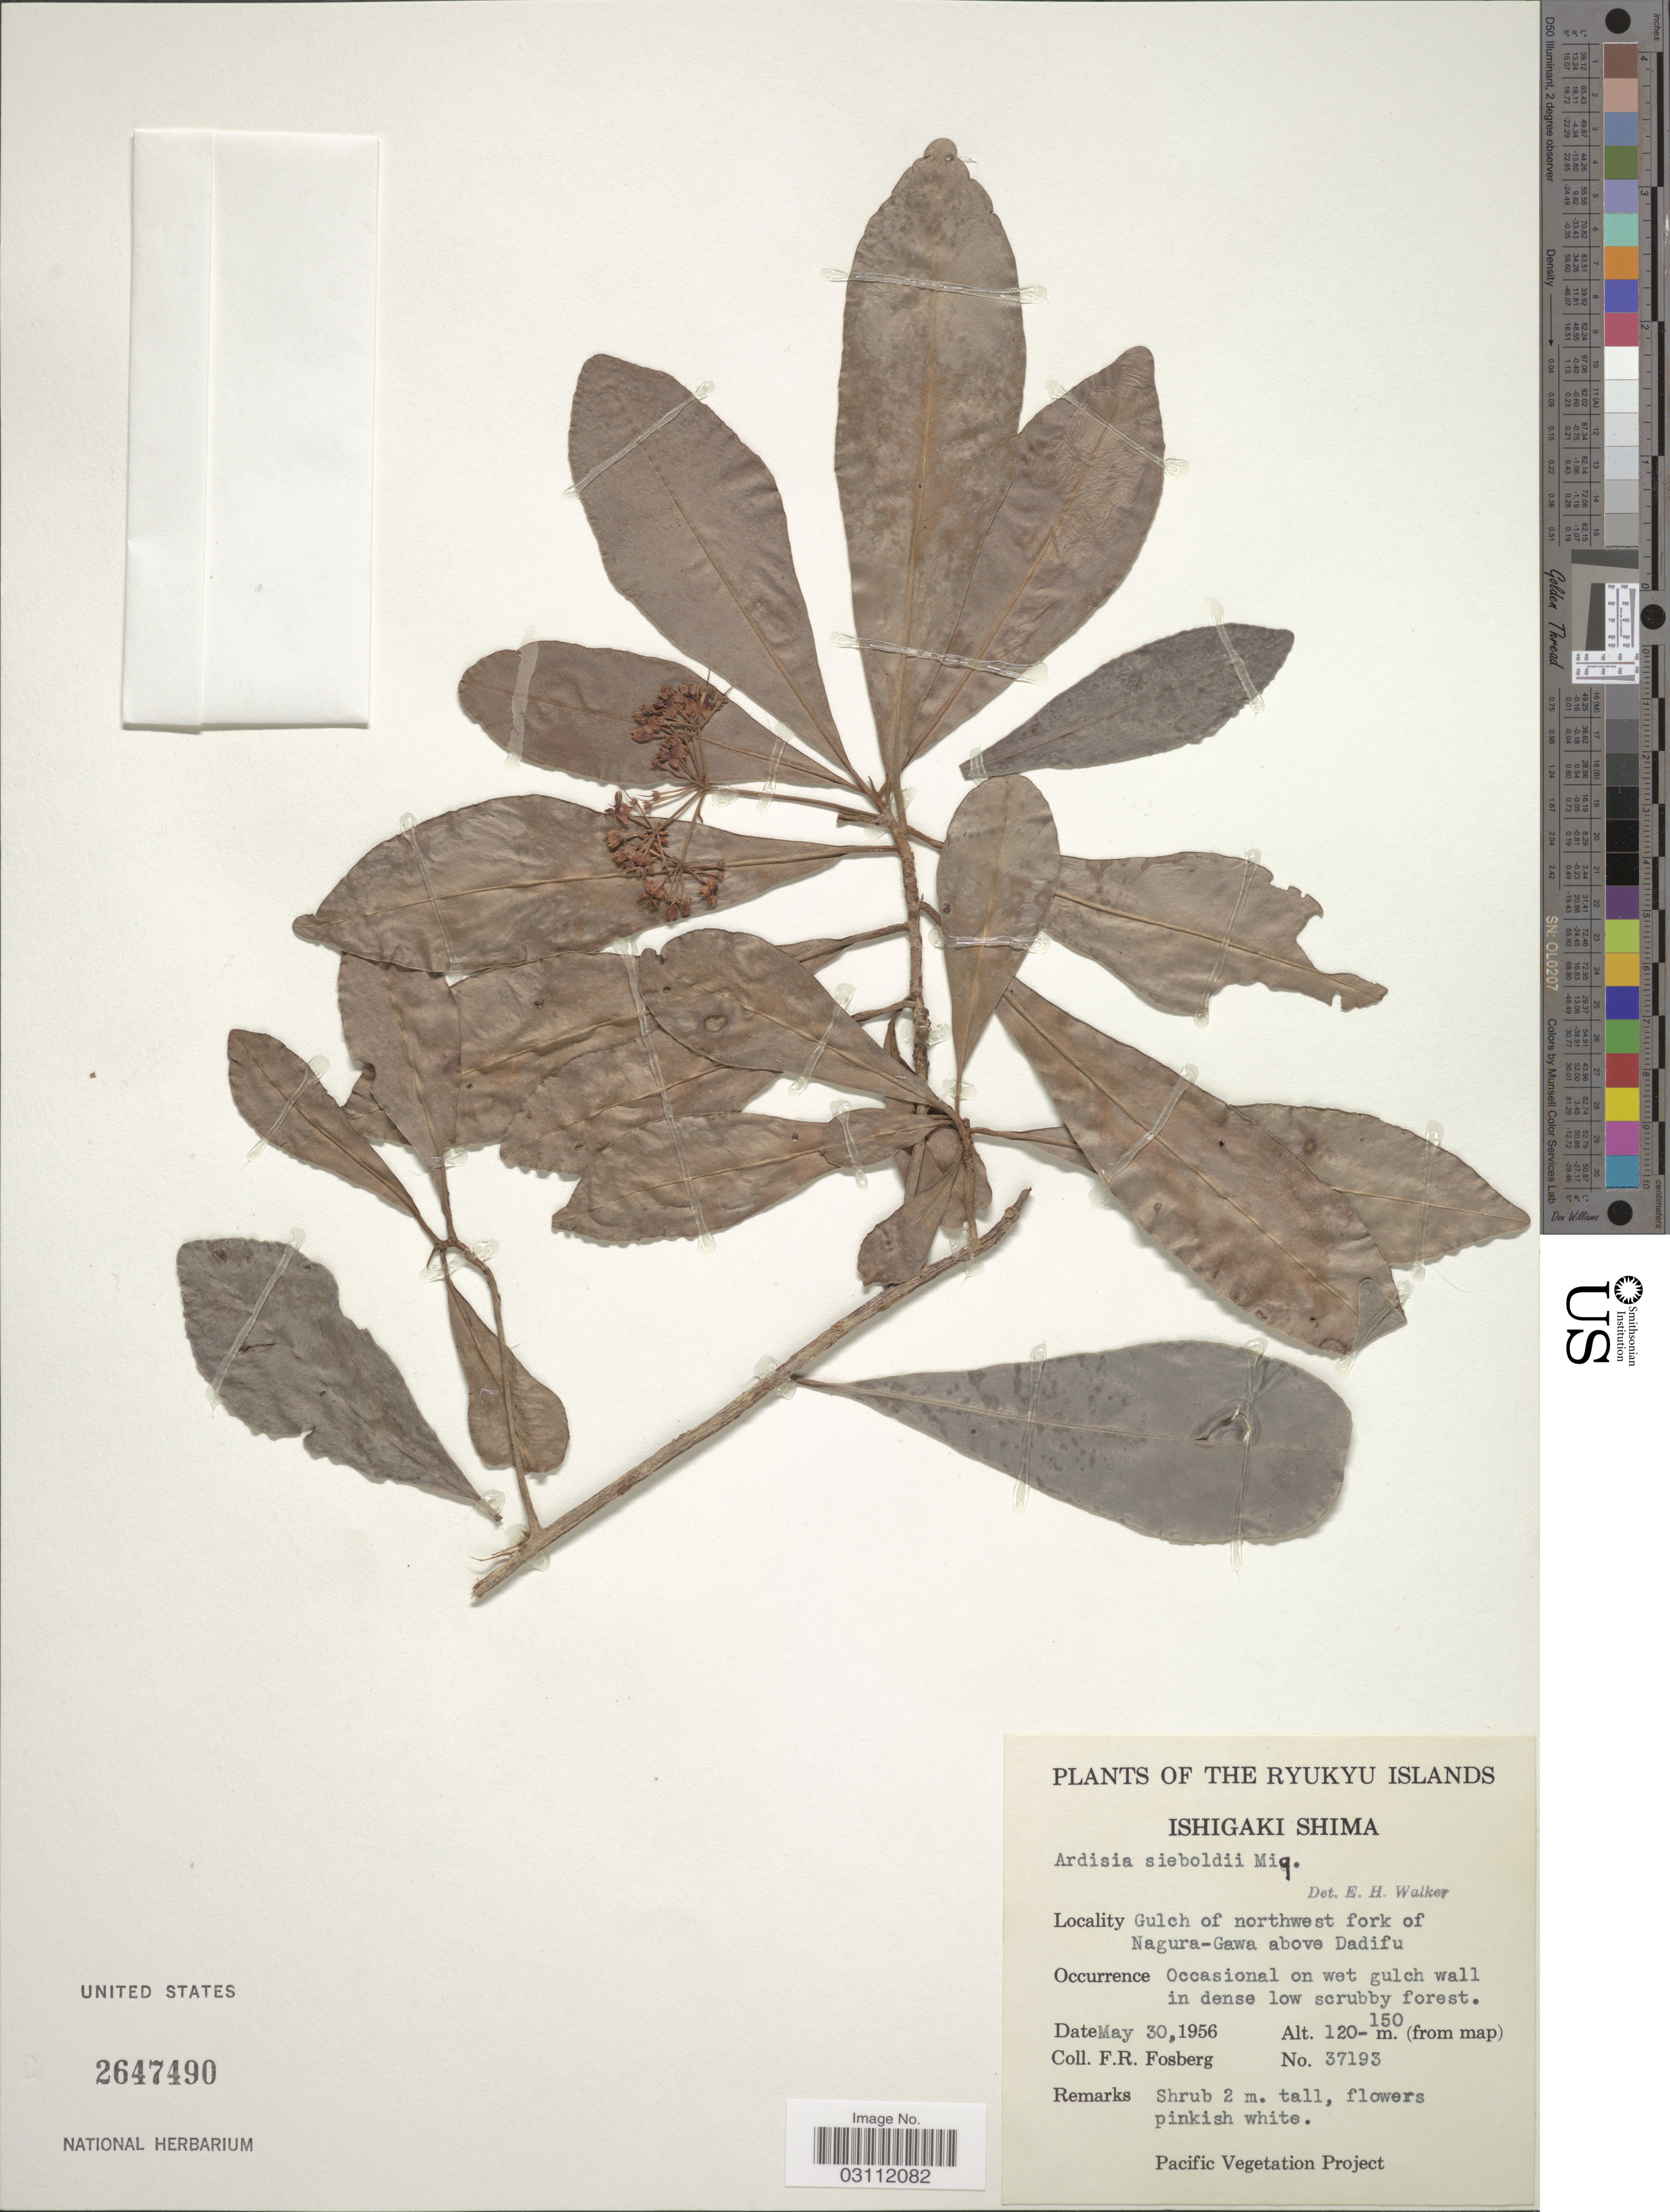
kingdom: Plantae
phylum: Tracheophyta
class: Magnoliopsida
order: Ericales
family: Primulaceae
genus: Ardisia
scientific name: Ardisia sieboldii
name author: Miq.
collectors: F. R. Fosberg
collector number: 37193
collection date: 1956-05-30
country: Japan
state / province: Okinawa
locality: The Ryukyu Islands, Ishigaki Shima, Gulch of northwest fork of Nagura-Gawa above Dadifu.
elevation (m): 120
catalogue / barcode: US 2647490